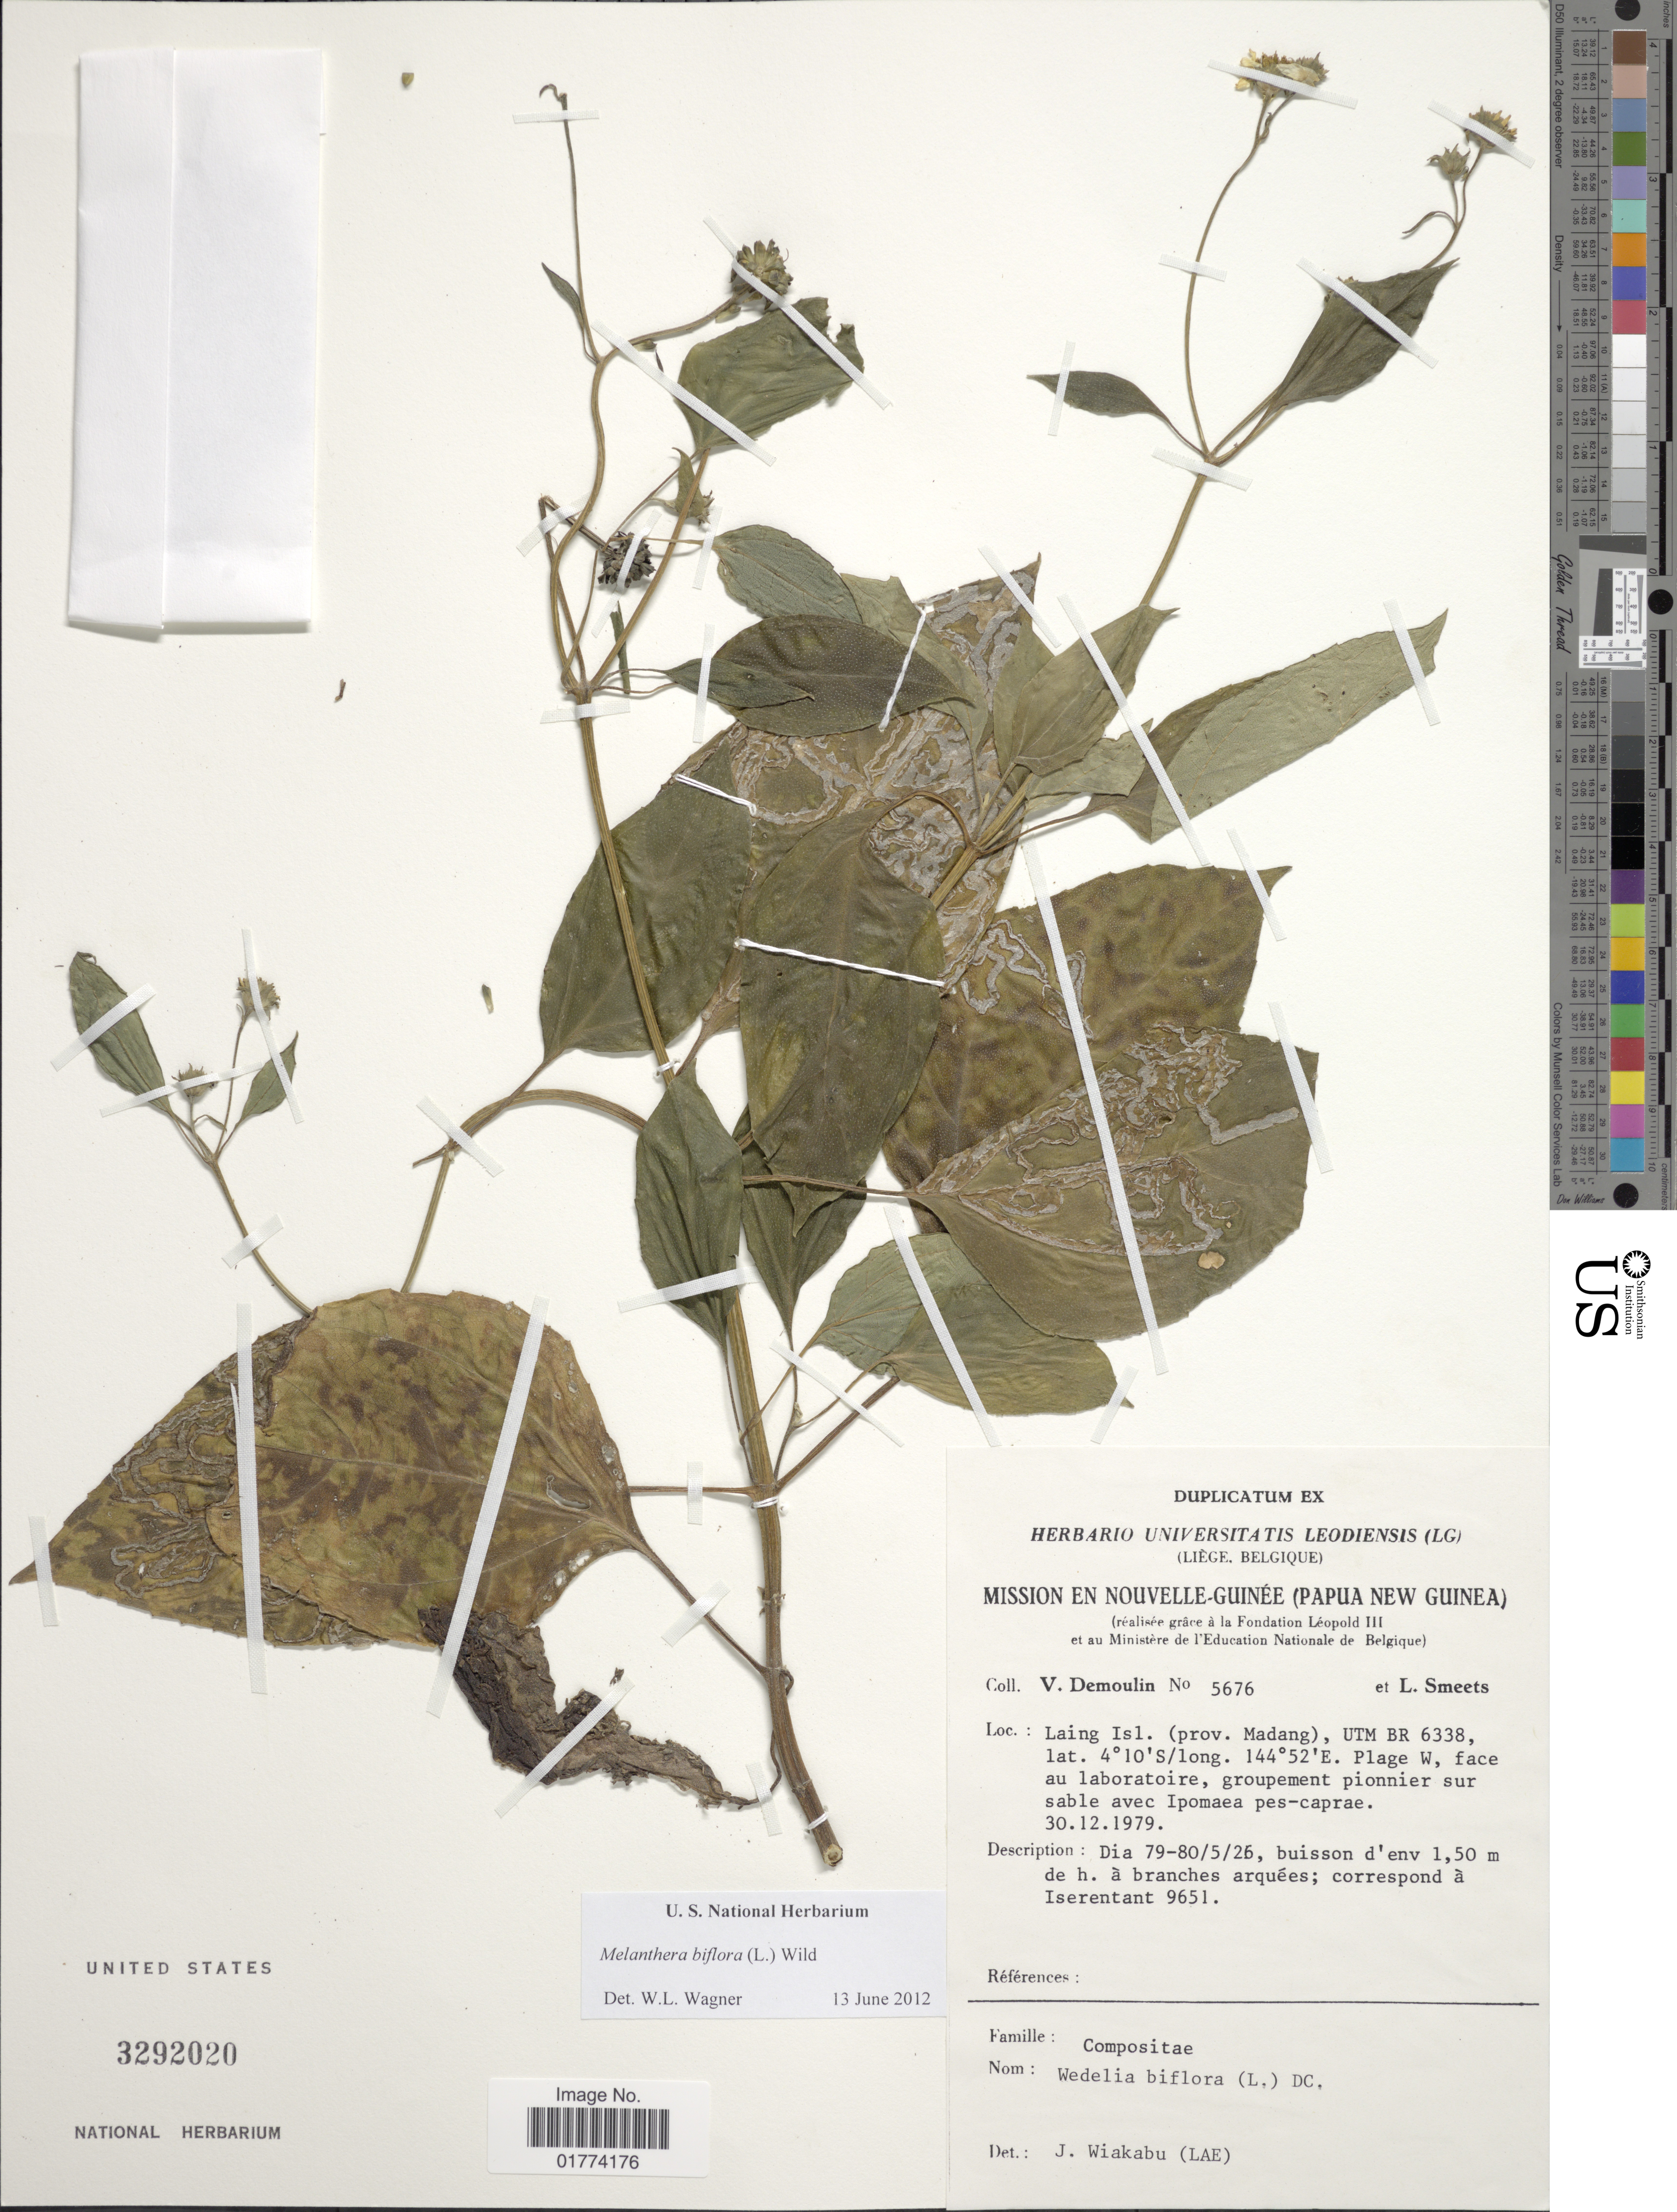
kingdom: Plantae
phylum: Tracheophyta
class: Magnoliopsida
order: Asterales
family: Asteraceae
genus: Wollastonia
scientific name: Wollastonia biflora var. biflora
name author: (L.) DC.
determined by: Wagner, W. L., (BOT), Smithsonian Institution - National Museum of Natural History (UNITED STATES)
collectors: V. Demoulin & L. Smeets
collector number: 5676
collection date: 1979-12-30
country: Papua New Guinea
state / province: Madang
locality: Laing Isl., UTM BR 6338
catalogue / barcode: US 3292020